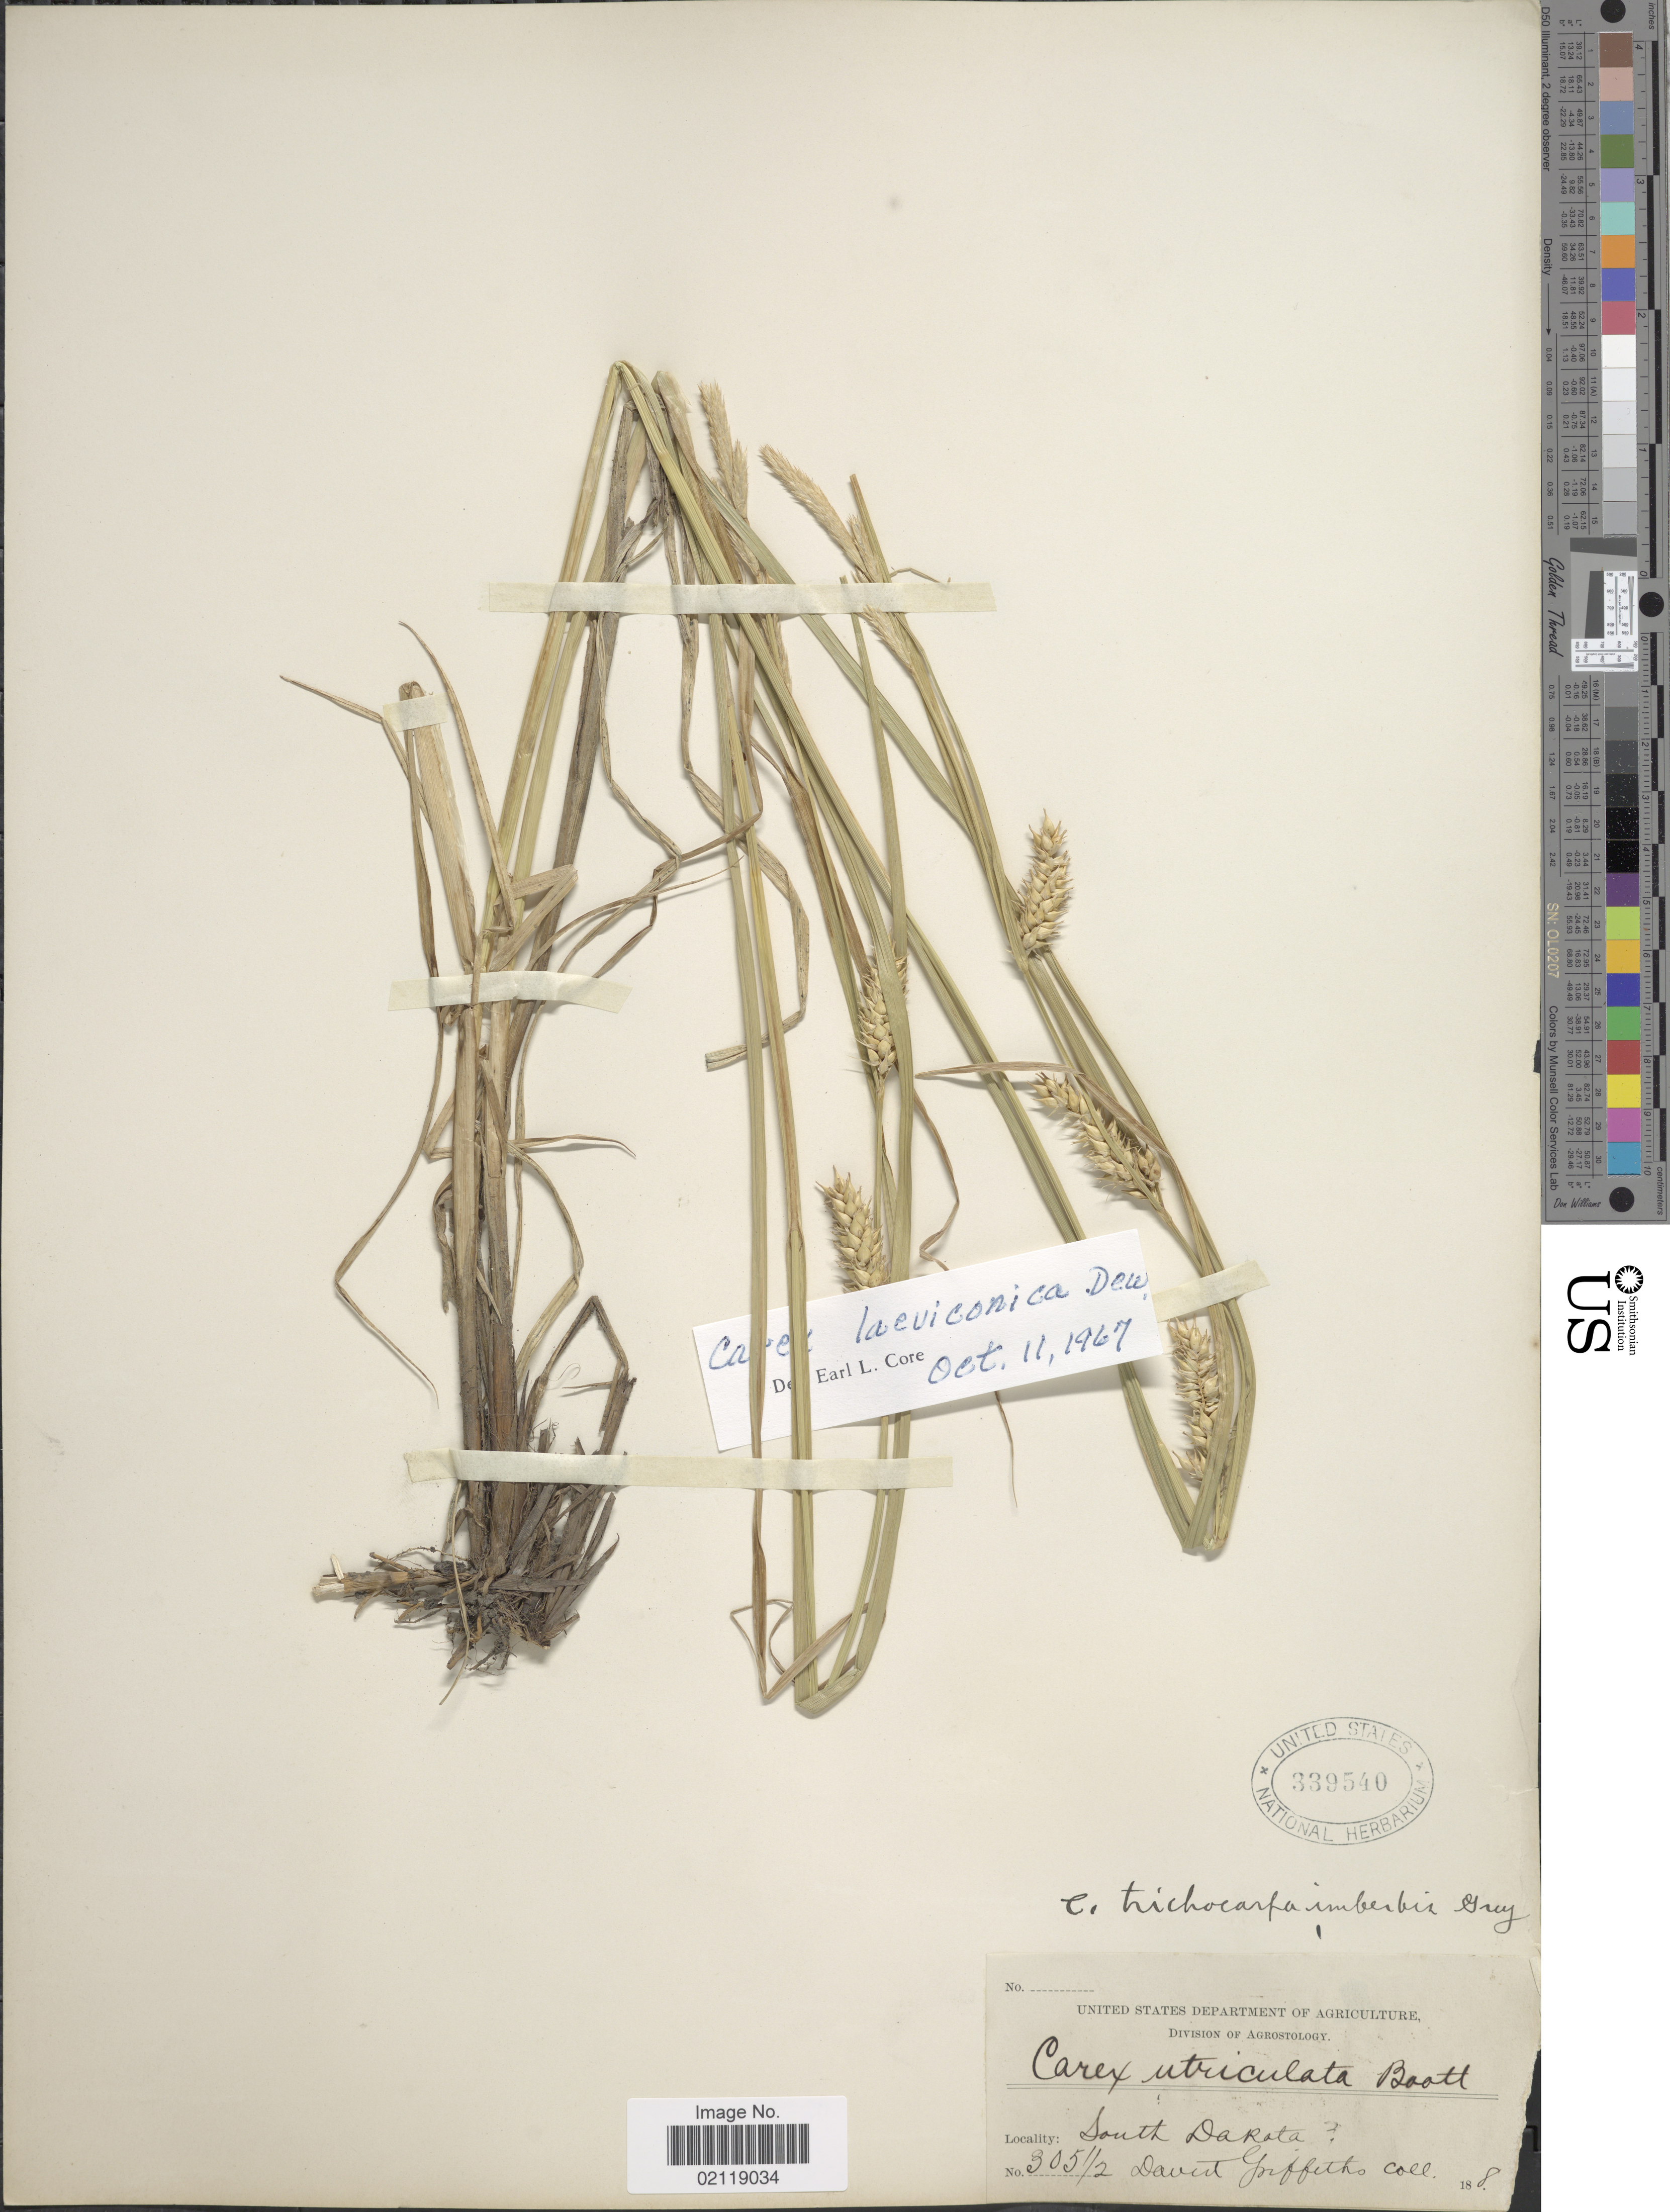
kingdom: Plantae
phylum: Tracheophyta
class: Liliopsida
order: Poales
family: Cyperaceae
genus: Carex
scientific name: Carex laeviconica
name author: Dewey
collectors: D. Griffiths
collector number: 305 1/2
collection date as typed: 188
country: United States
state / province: South Dakota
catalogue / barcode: US 339540